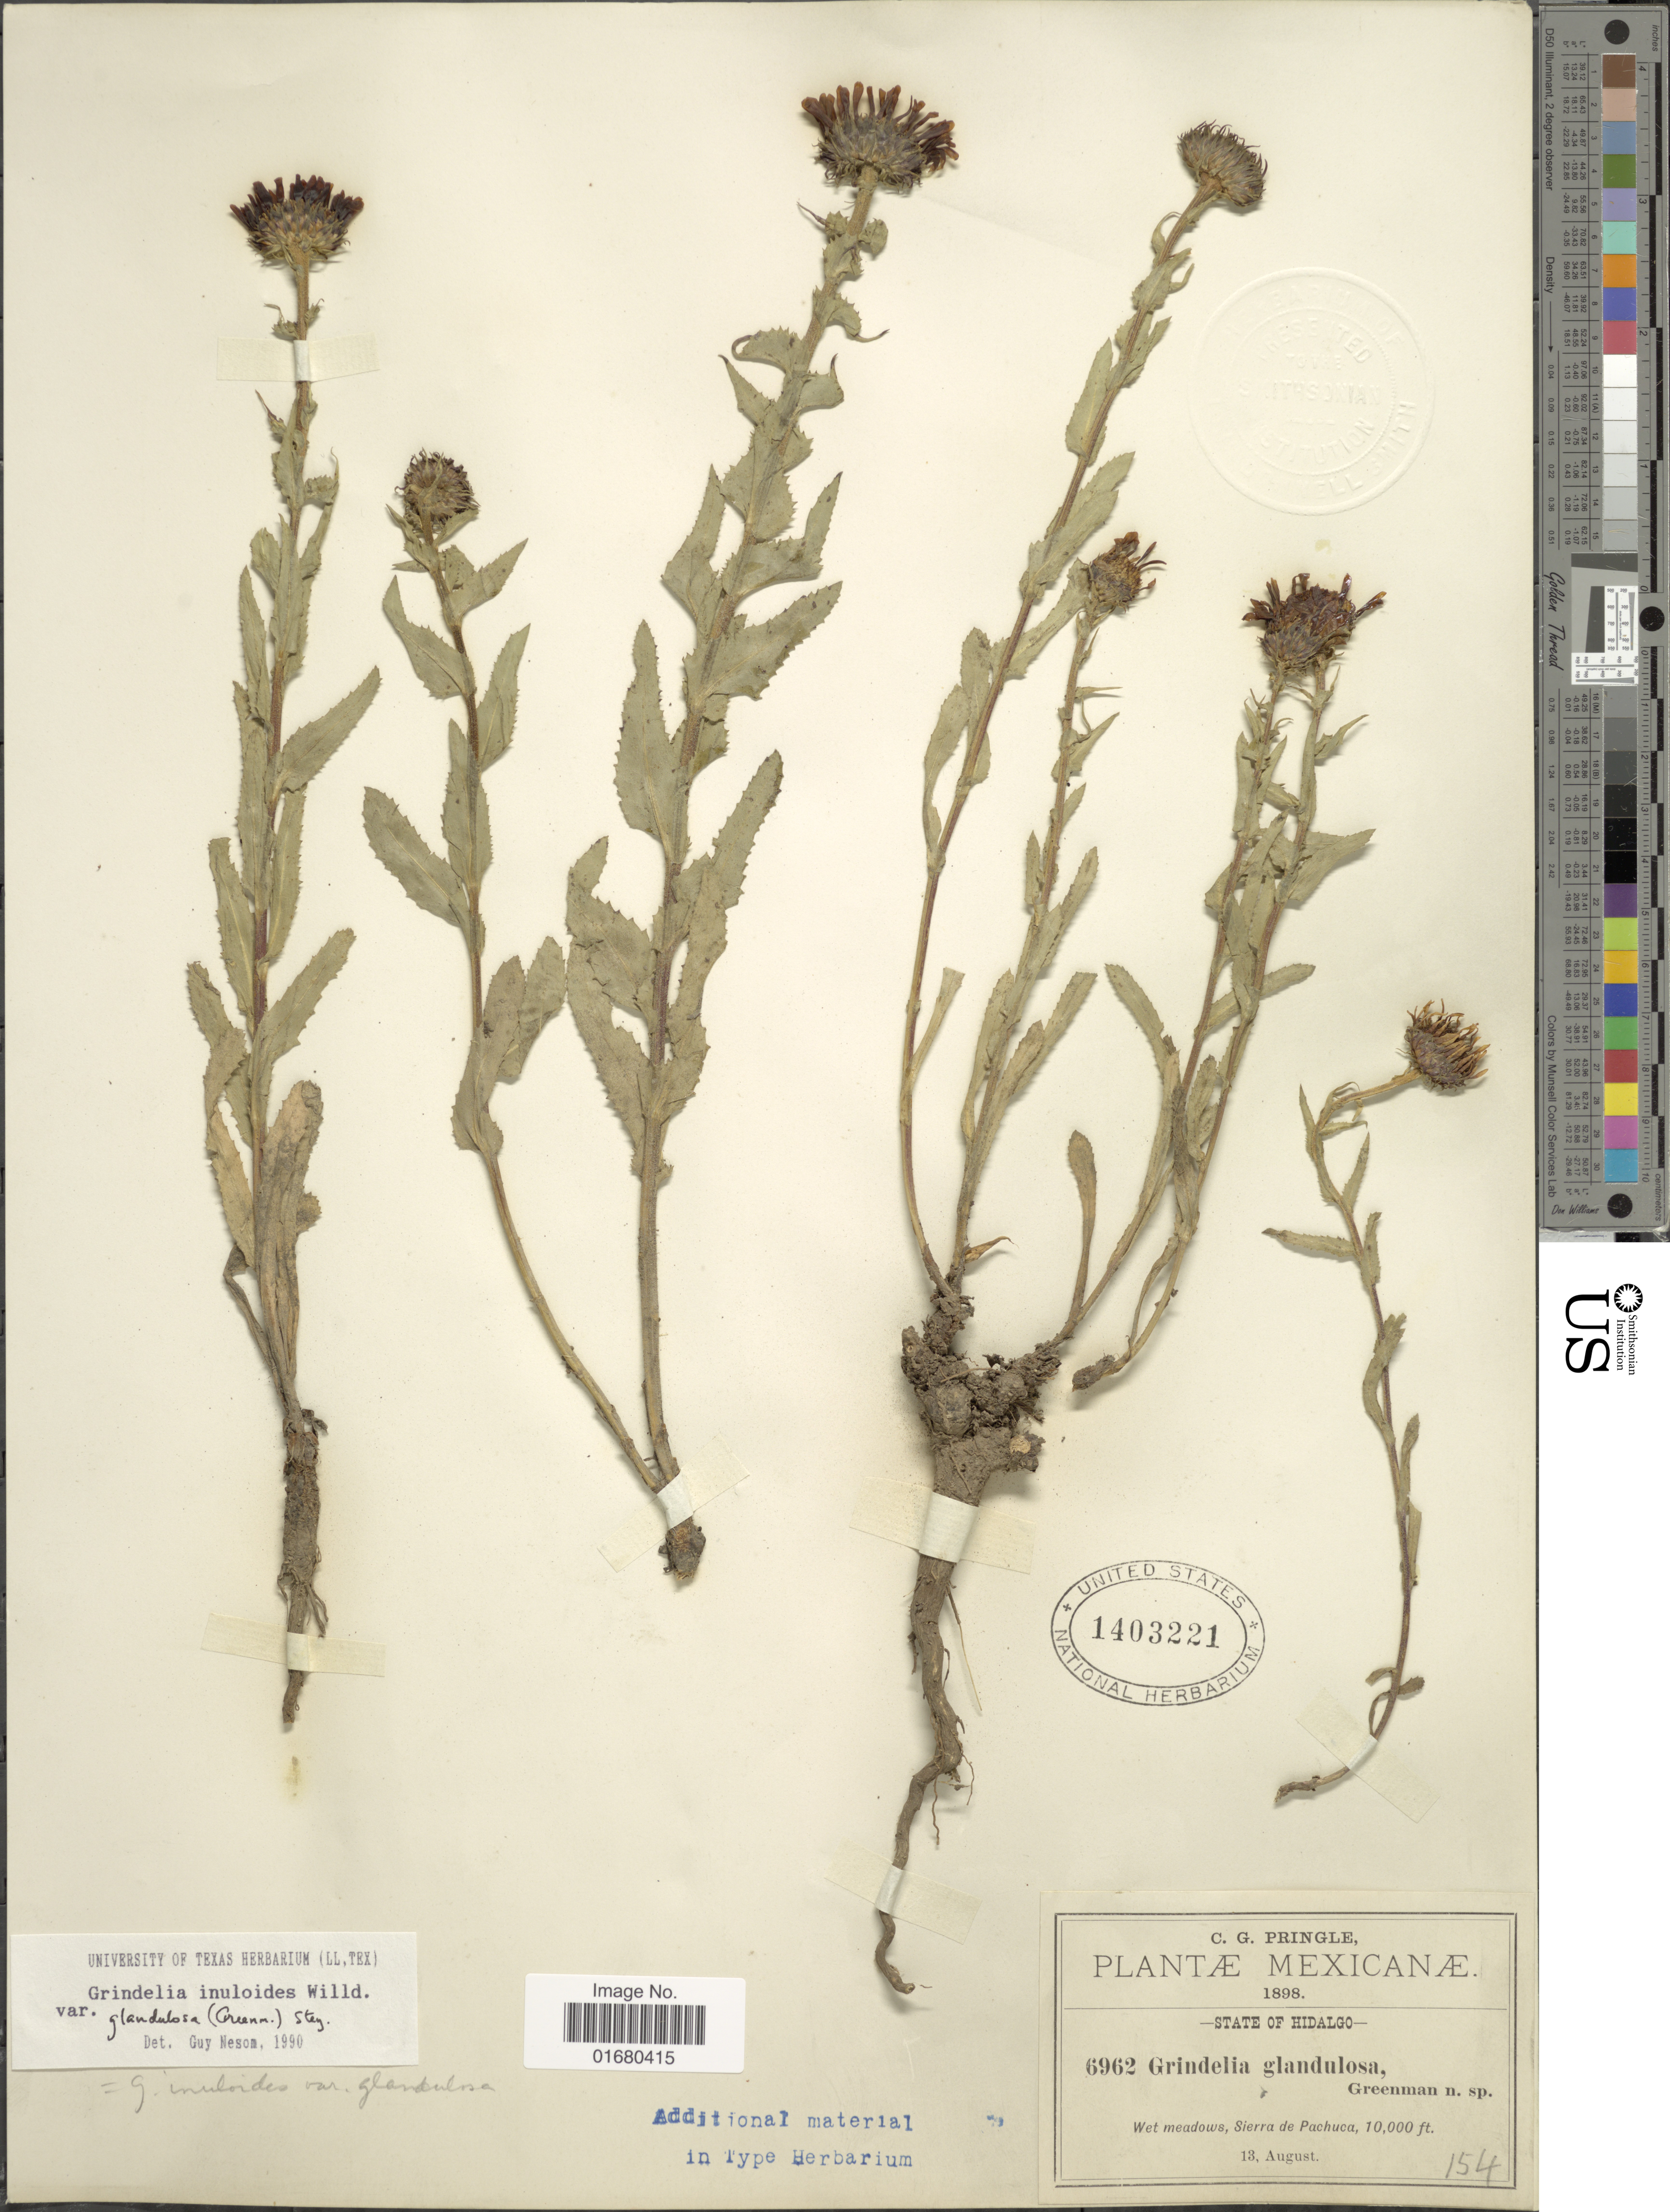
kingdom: Plantae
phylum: Tracheophyta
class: Magnoliopsida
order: Asterales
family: Asteraceae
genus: Grindelia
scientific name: Grindelia inuloides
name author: Willd.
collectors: C. G. Pringle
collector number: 6962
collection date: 1898-08-13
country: Mexico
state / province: Hidalgo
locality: Wet meadows, Sierra de Pachuca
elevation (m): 3048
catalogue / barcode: US 1403221